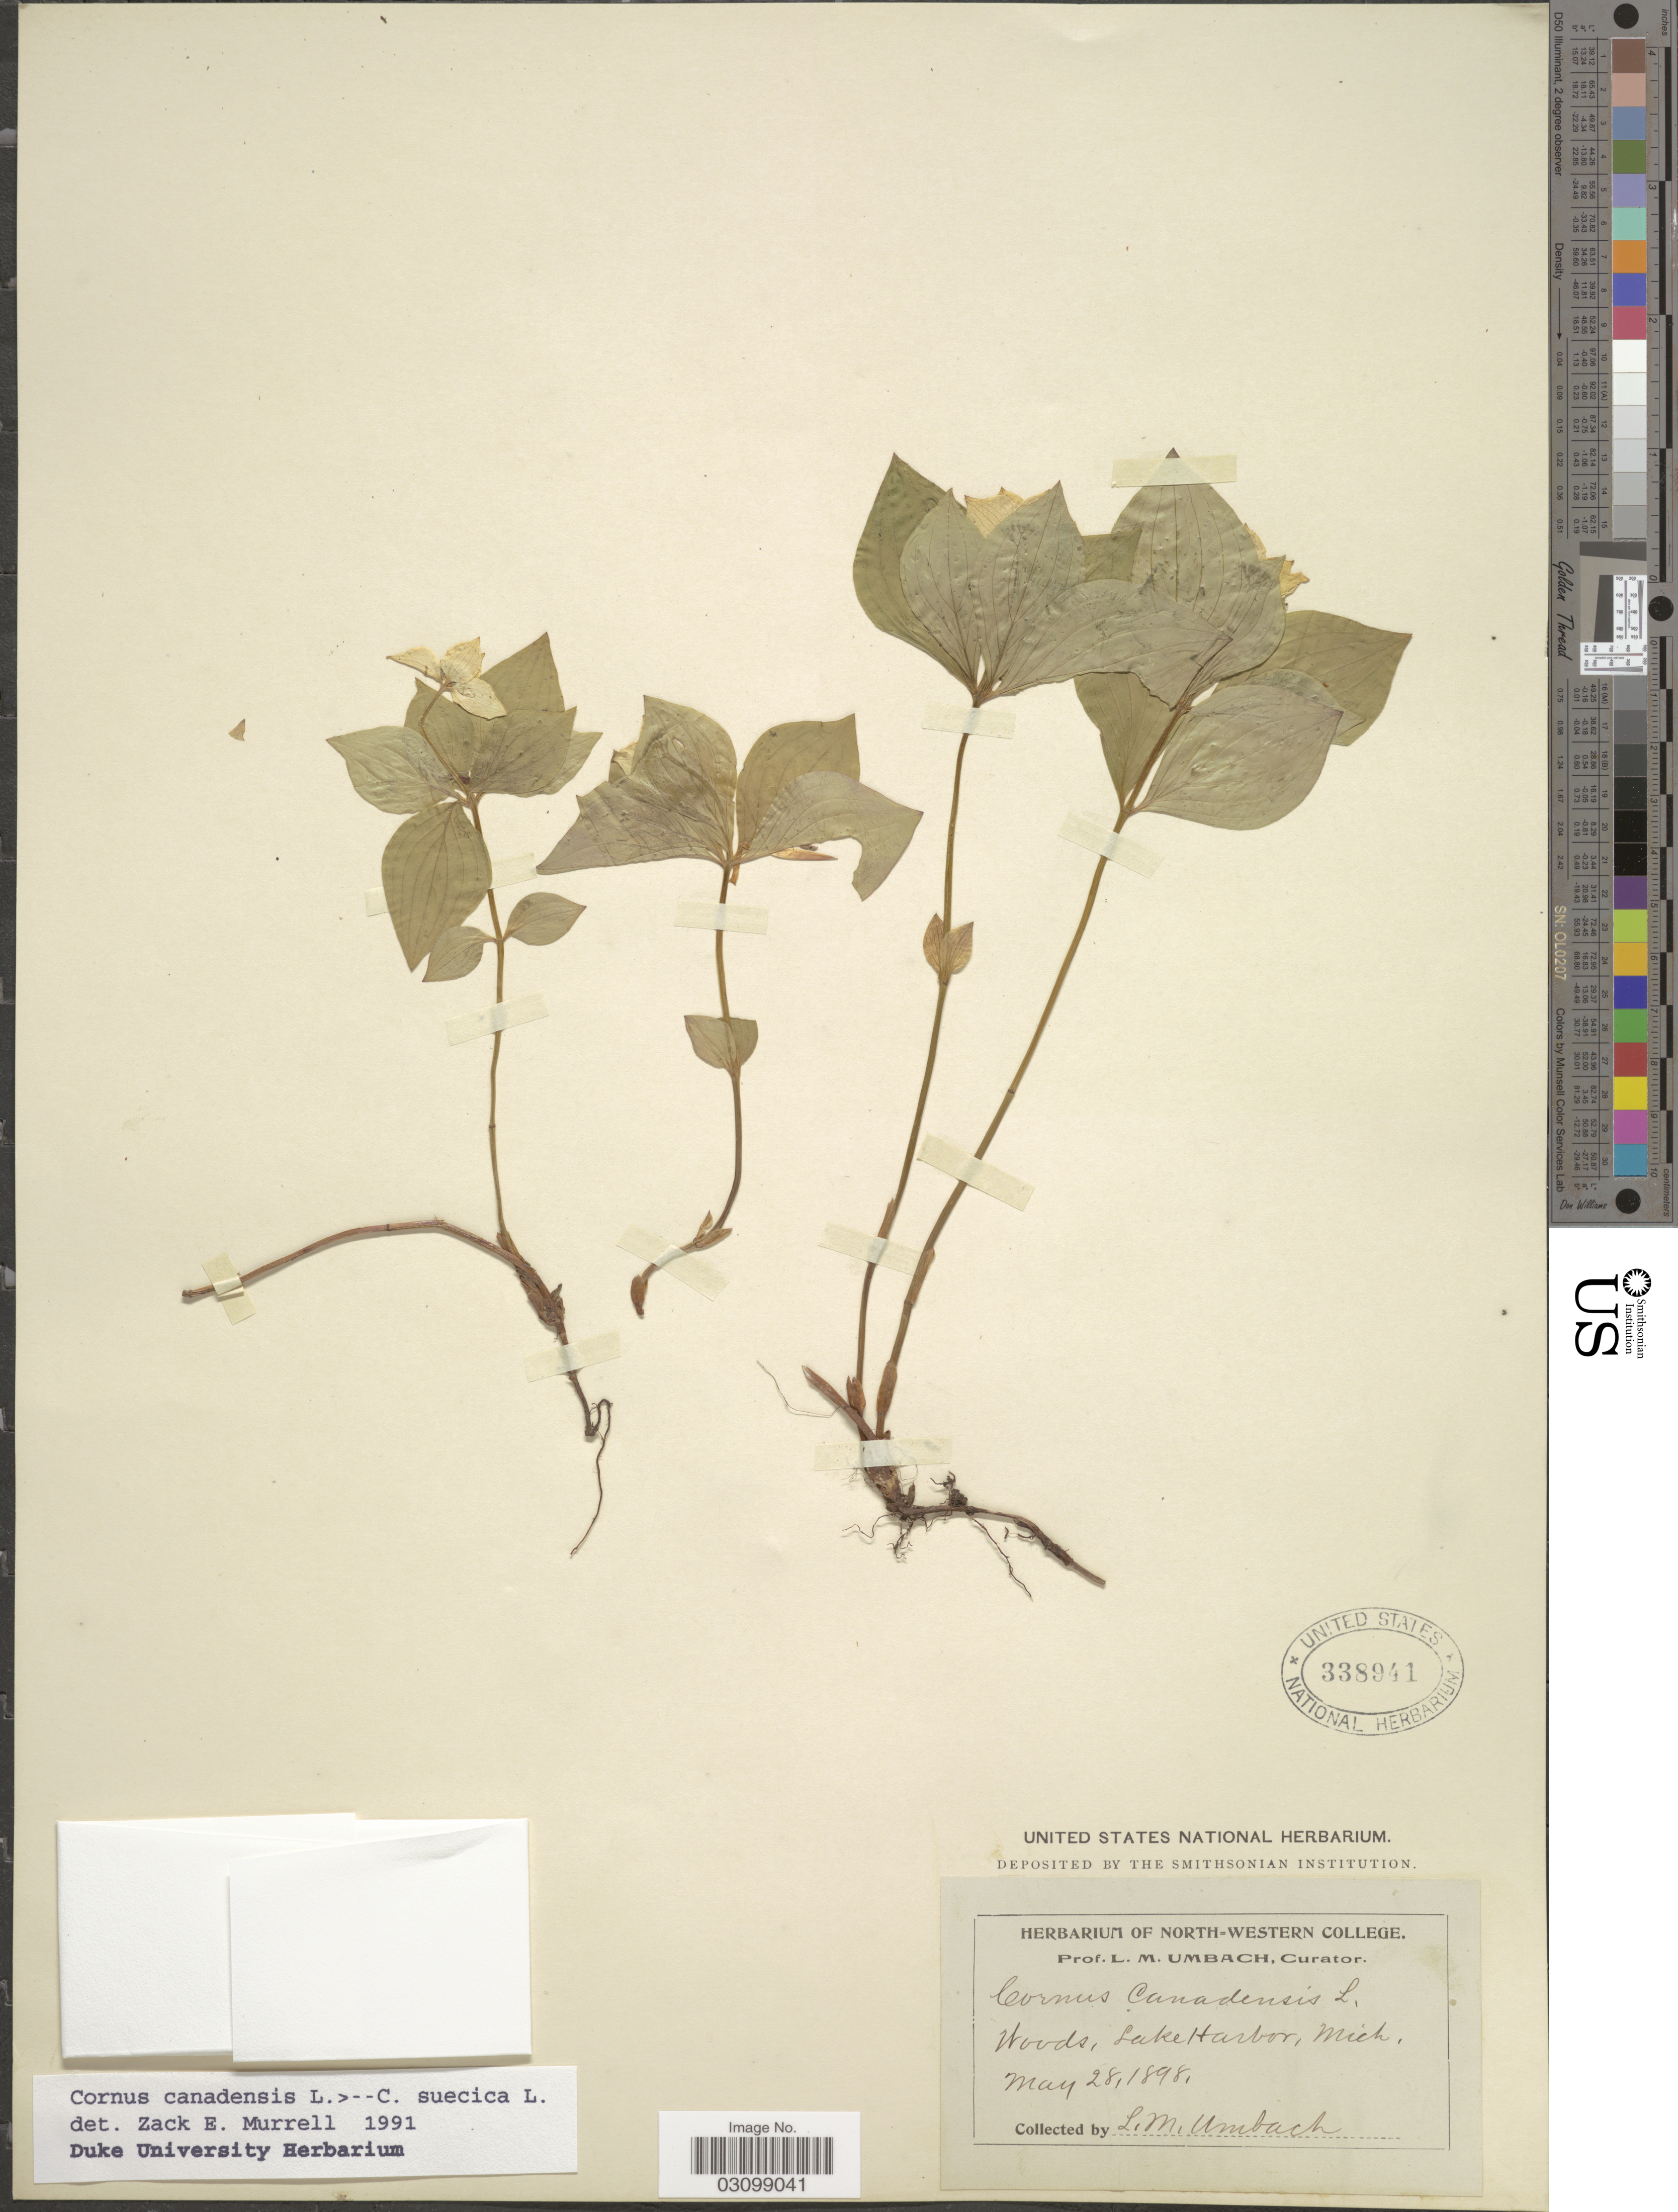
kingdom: Plantae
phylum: Tracheophyta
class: Magnoliopsida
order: Cornales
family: Cornaceae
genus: Cornus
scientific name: Cornus sp.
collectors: L. M. Umbach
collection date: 1898-05-28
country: United States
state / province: Michigan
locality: Lake Harbor.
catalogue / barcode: US 338941